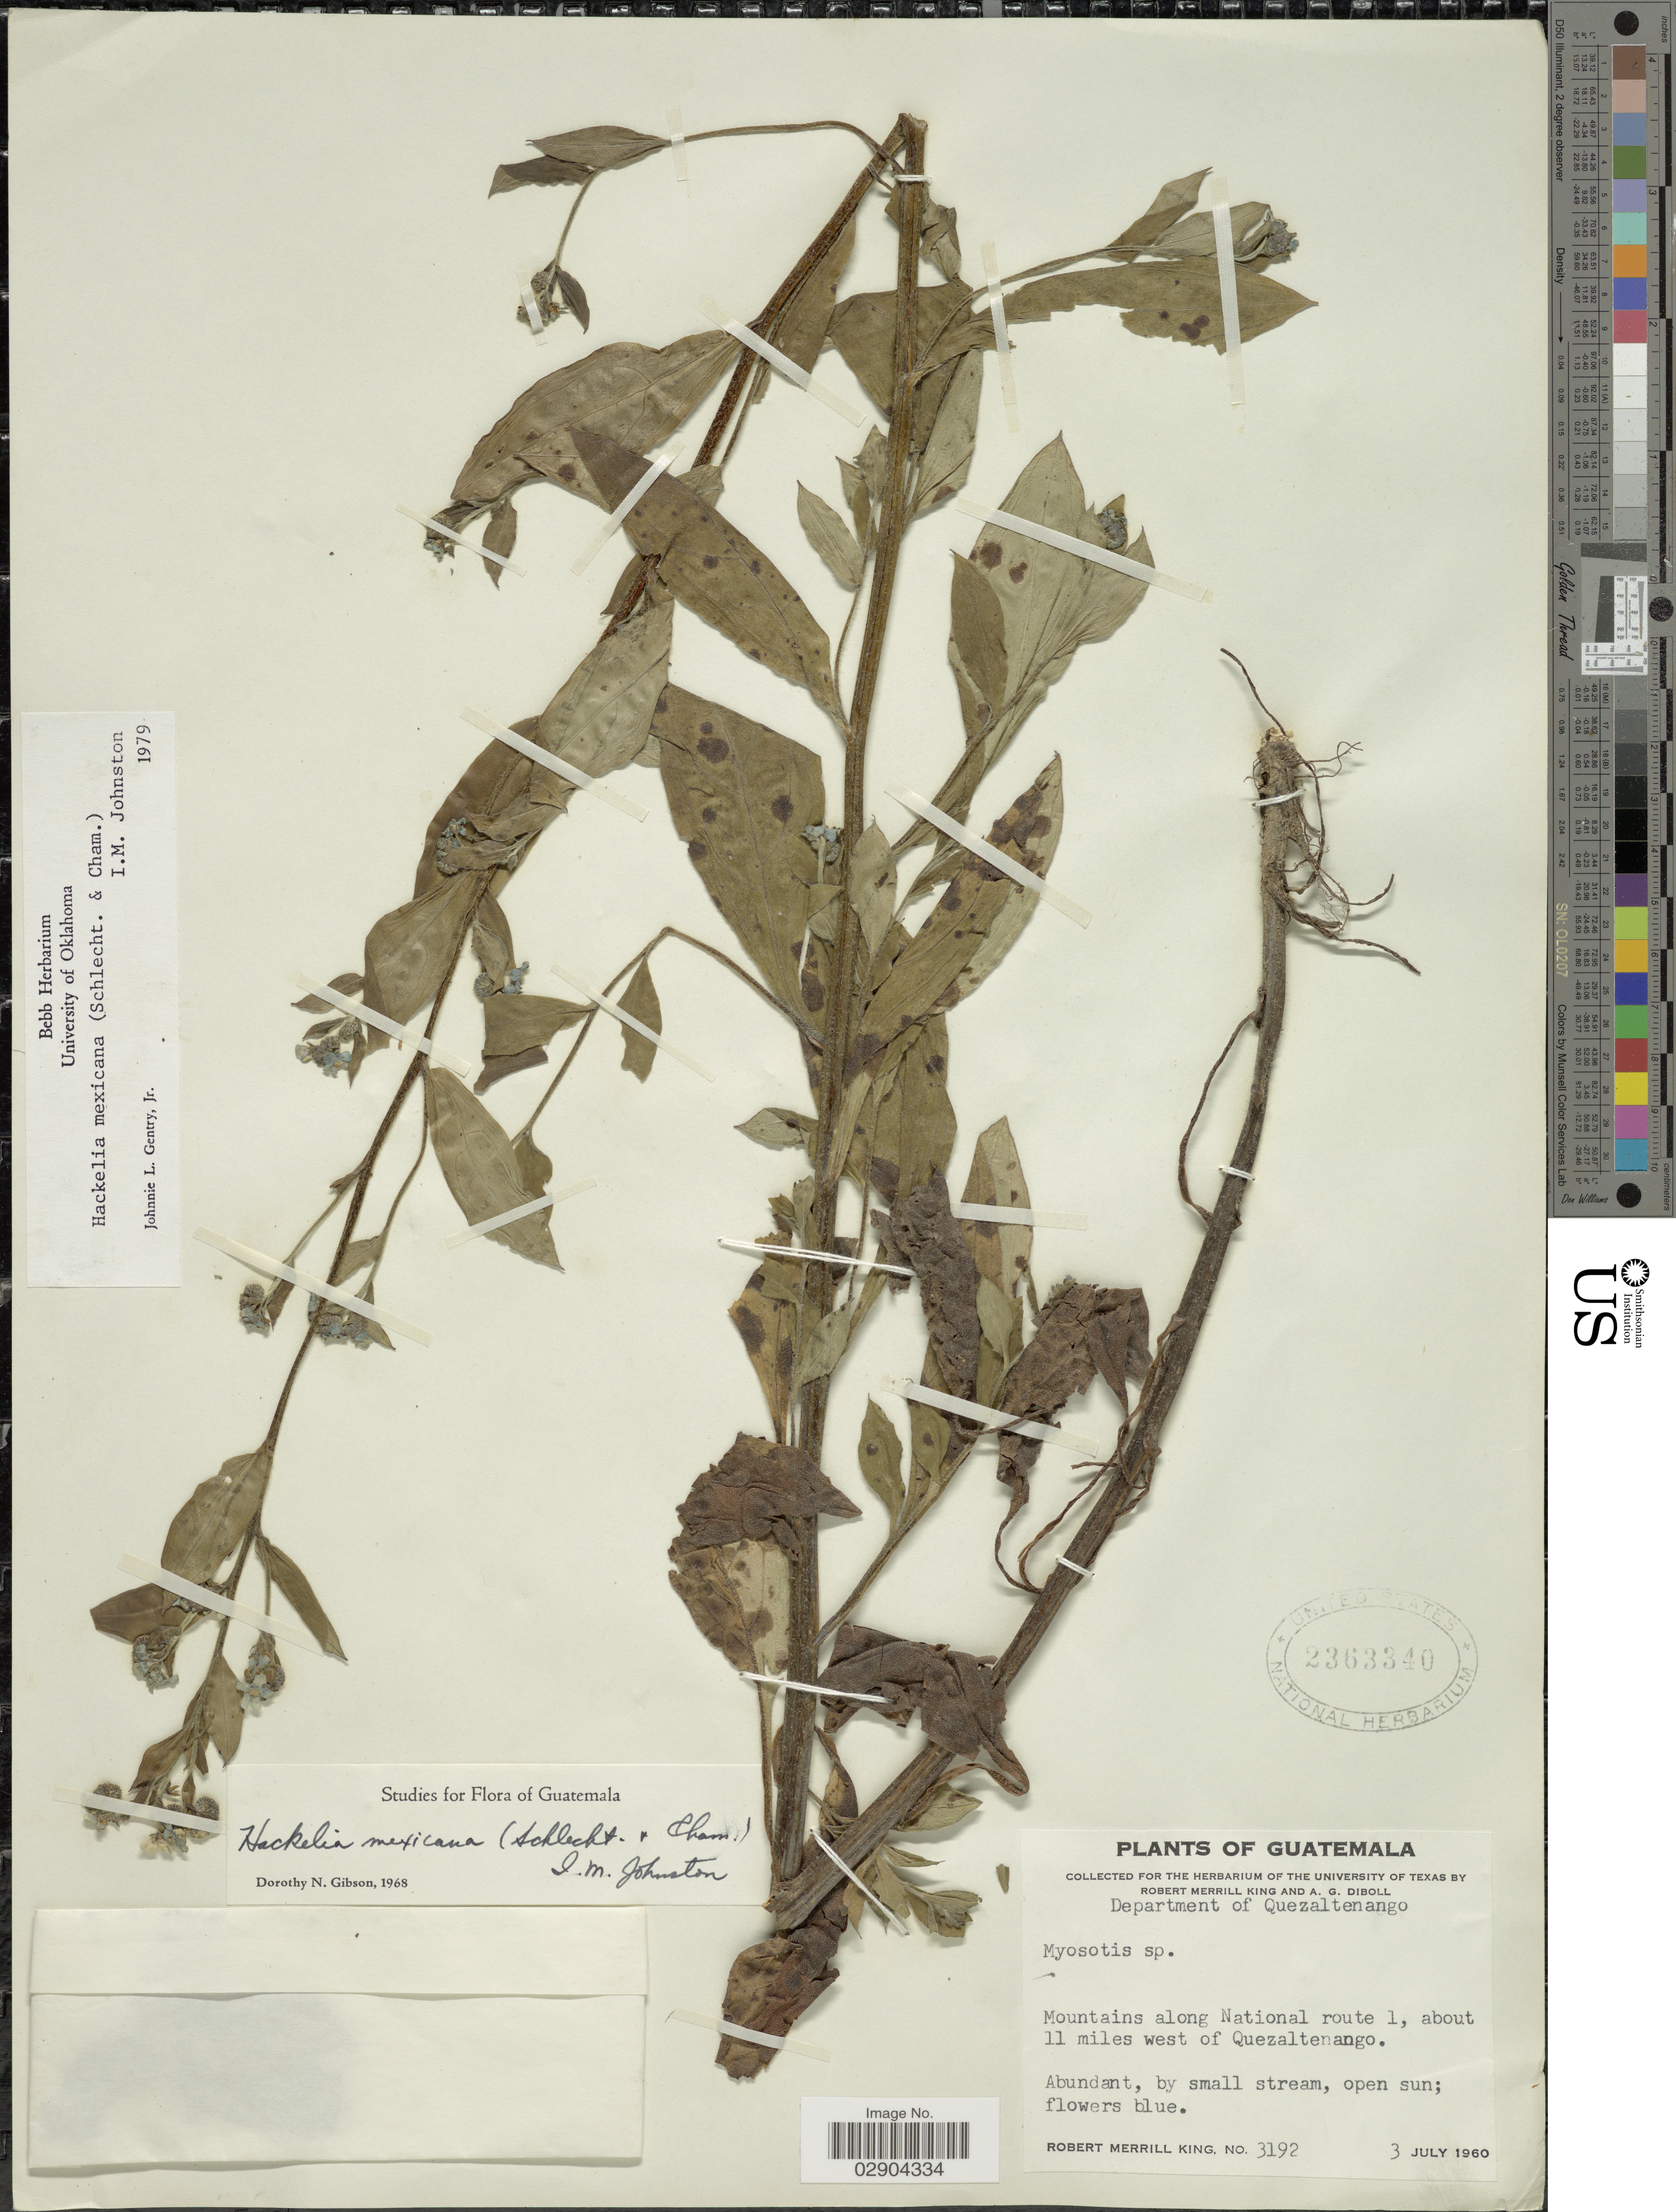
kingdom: Plantae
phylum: Tracheophyta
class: Magnoliopsida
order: Boraginales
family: Boraginaceae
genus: Hackelia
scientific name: Hackelia mexicana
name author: (Schltdl. & Cham.) I.M. Johnst.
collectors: R. M. King & A. Diboll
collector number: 3192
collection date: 1960-07-03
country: Guatemala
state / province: Quetzaltenango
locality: Department of Quezaltenango. Mountains along National route 1, about 11 miles west of Quezaltenango.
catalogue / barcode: US 2363340